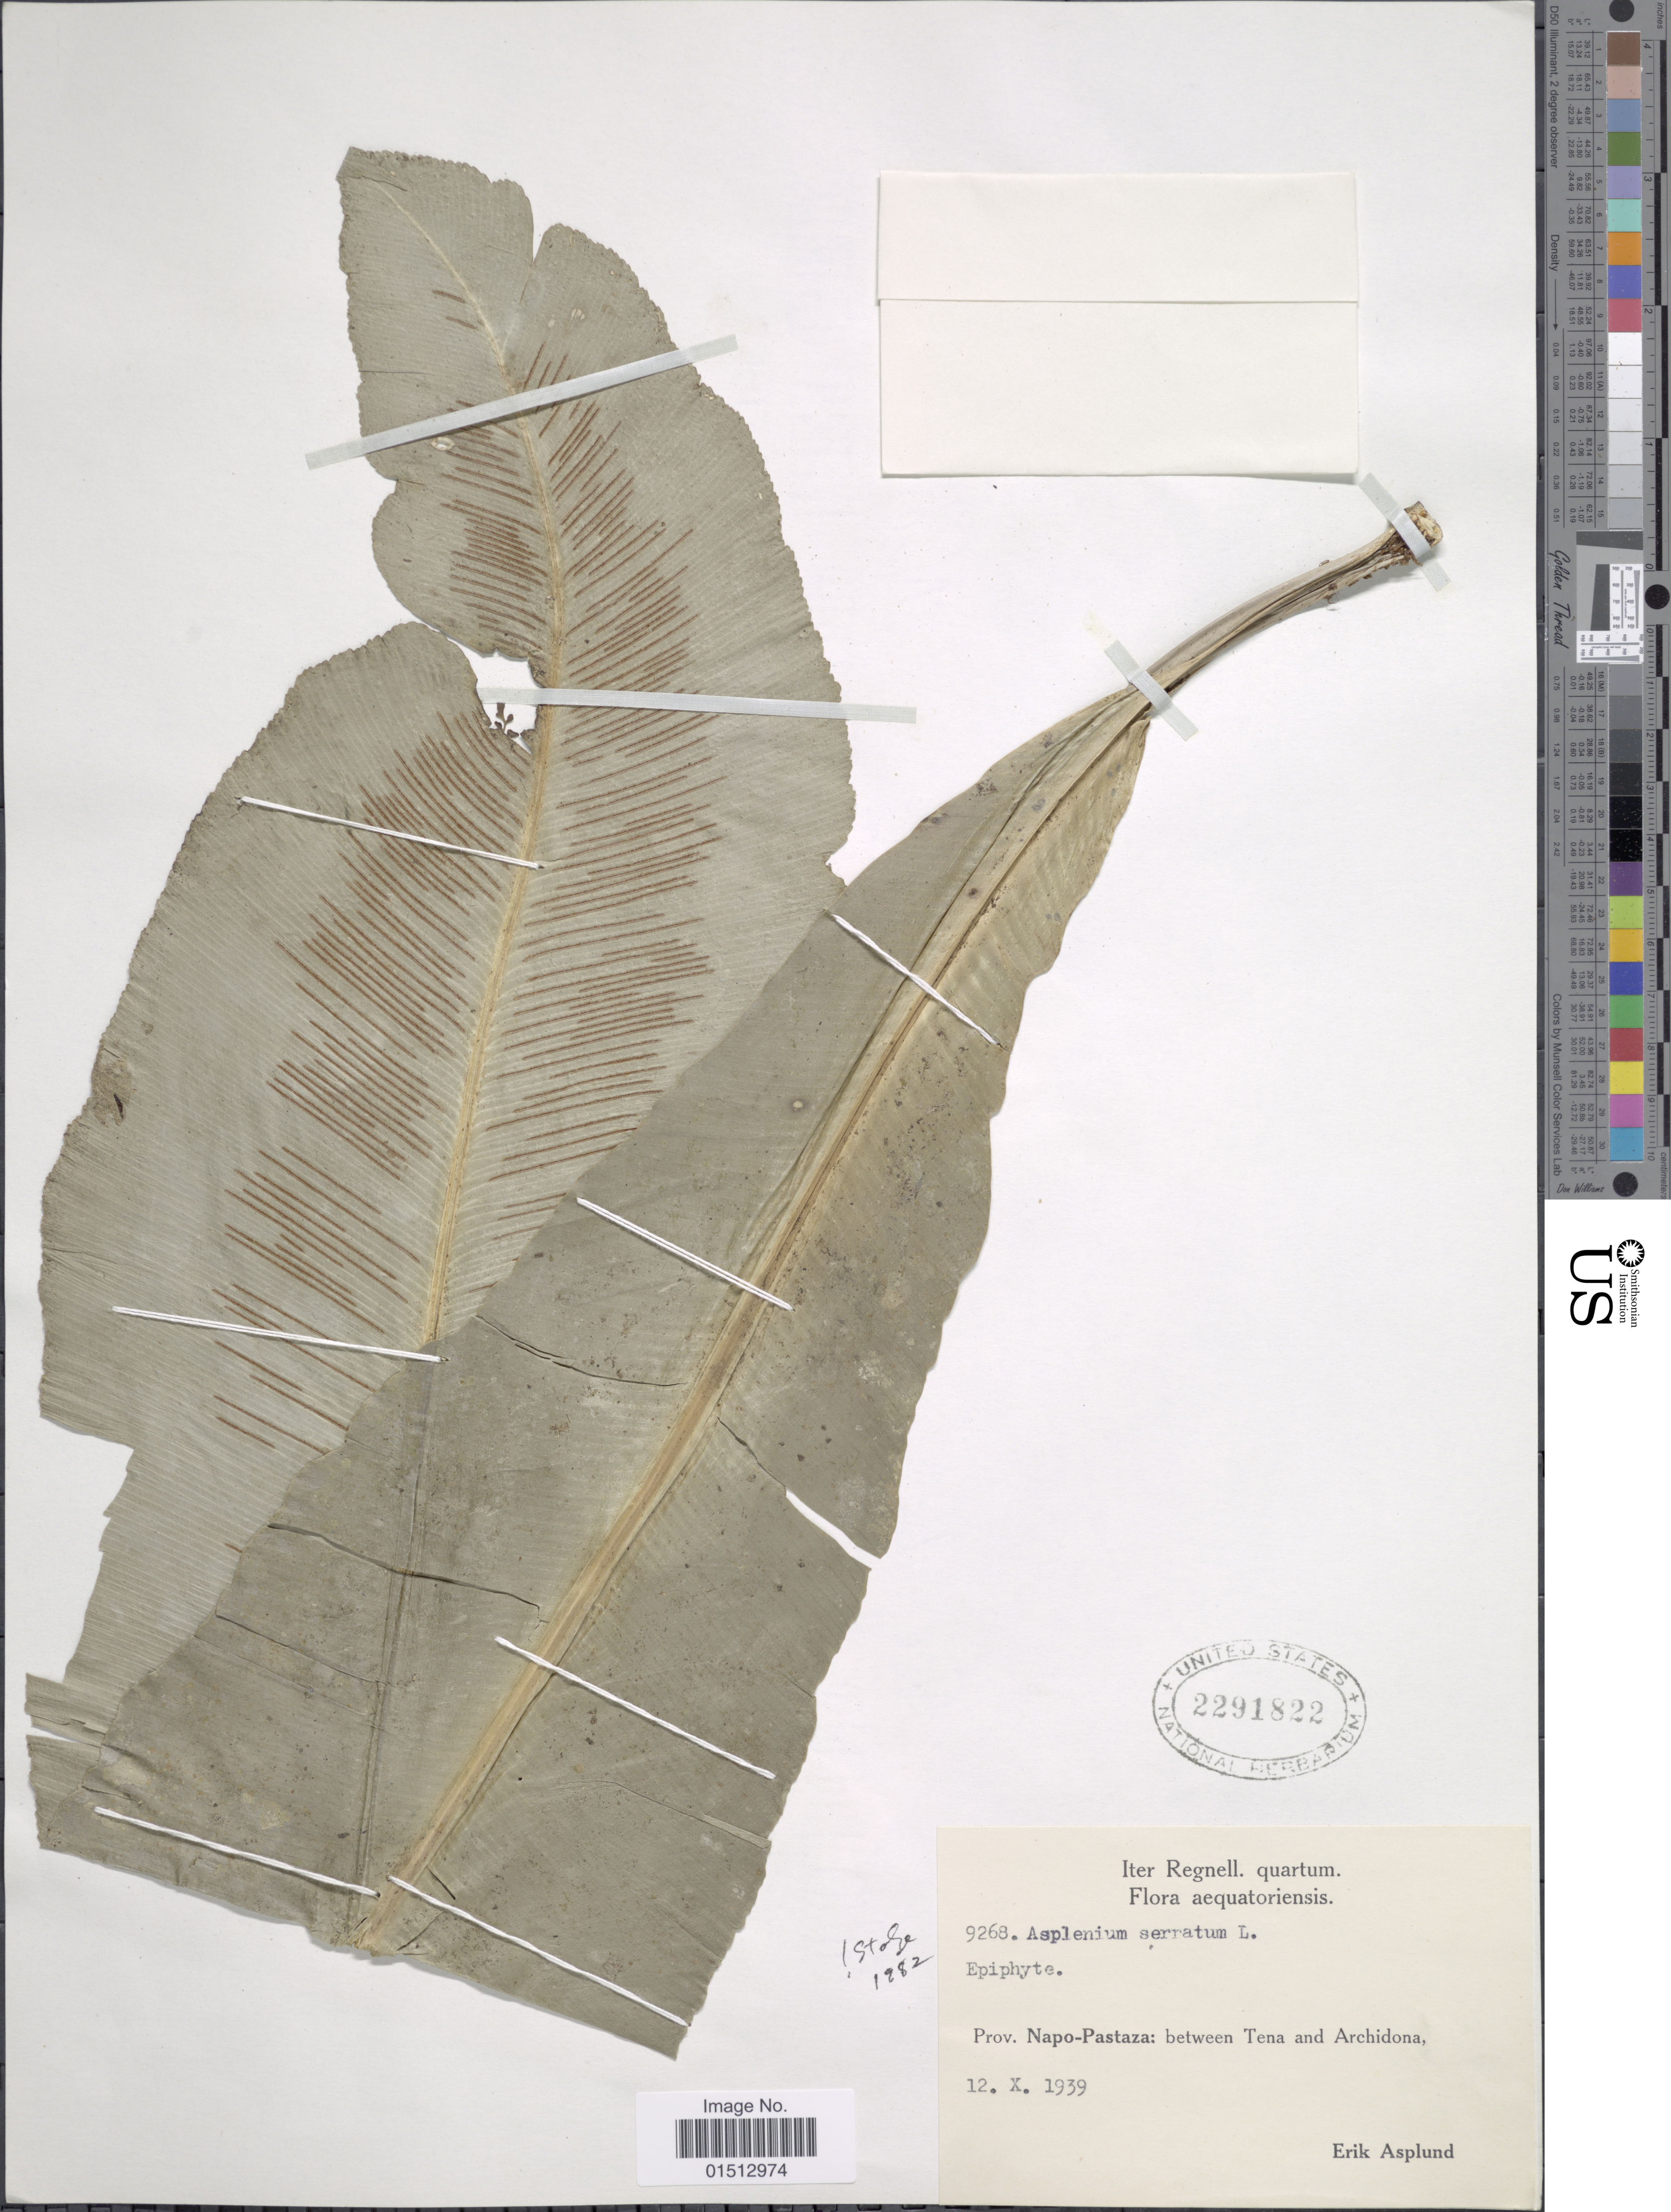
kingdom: Plantae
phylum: Tracheophyta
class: Polypodiopsida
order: Polypodiales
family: Aspleniaceae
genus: Asplenium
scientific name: Asplenium serratum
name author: L.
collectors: E. Asplund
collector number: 9268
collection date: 1939-10-12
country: Ecuador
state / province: Napo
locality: Aequatoriensis, Prov. Napo-Pastaza: between Tena and Archidona.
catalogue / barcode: US 2291822